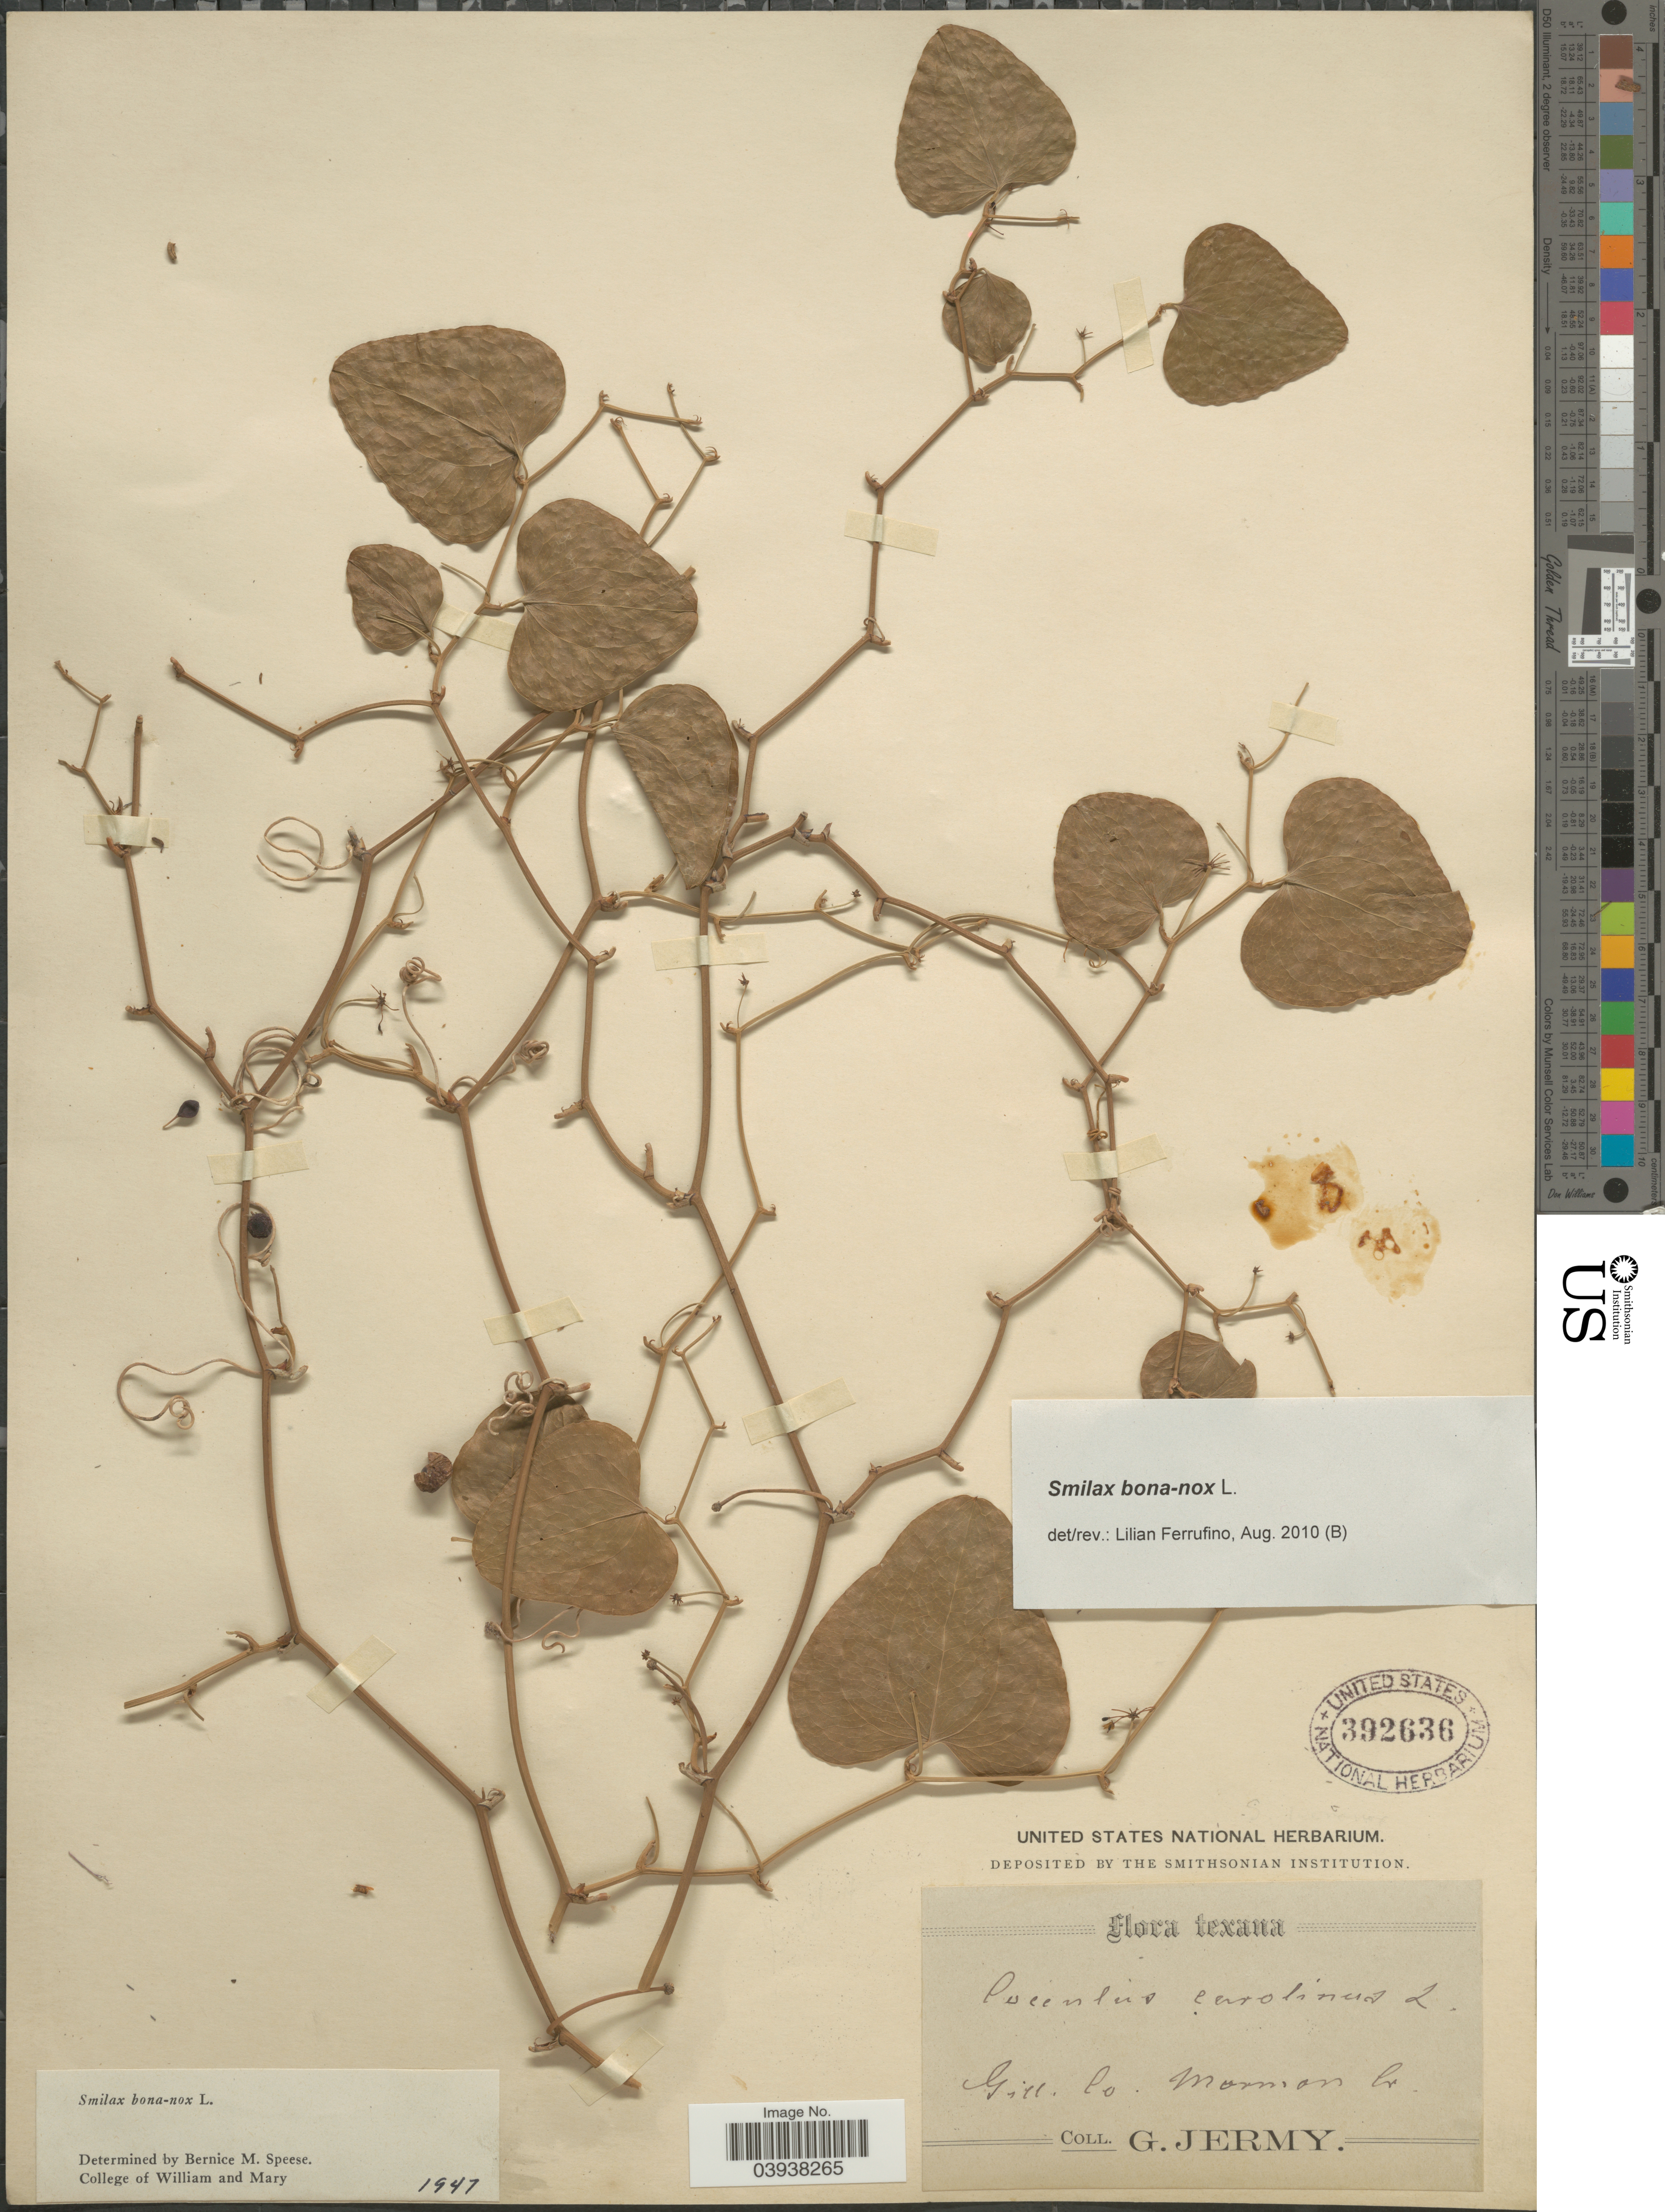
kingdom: Plantae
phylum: Tracheophyta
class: Liliopsida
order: Liliales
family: Smilacaceae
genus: Smilax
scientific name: Smilax bona-nox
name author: L.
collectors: G. Jermy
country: United States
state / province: Texas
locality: Gill Co. Mormon Cr.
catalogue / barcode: US 392636